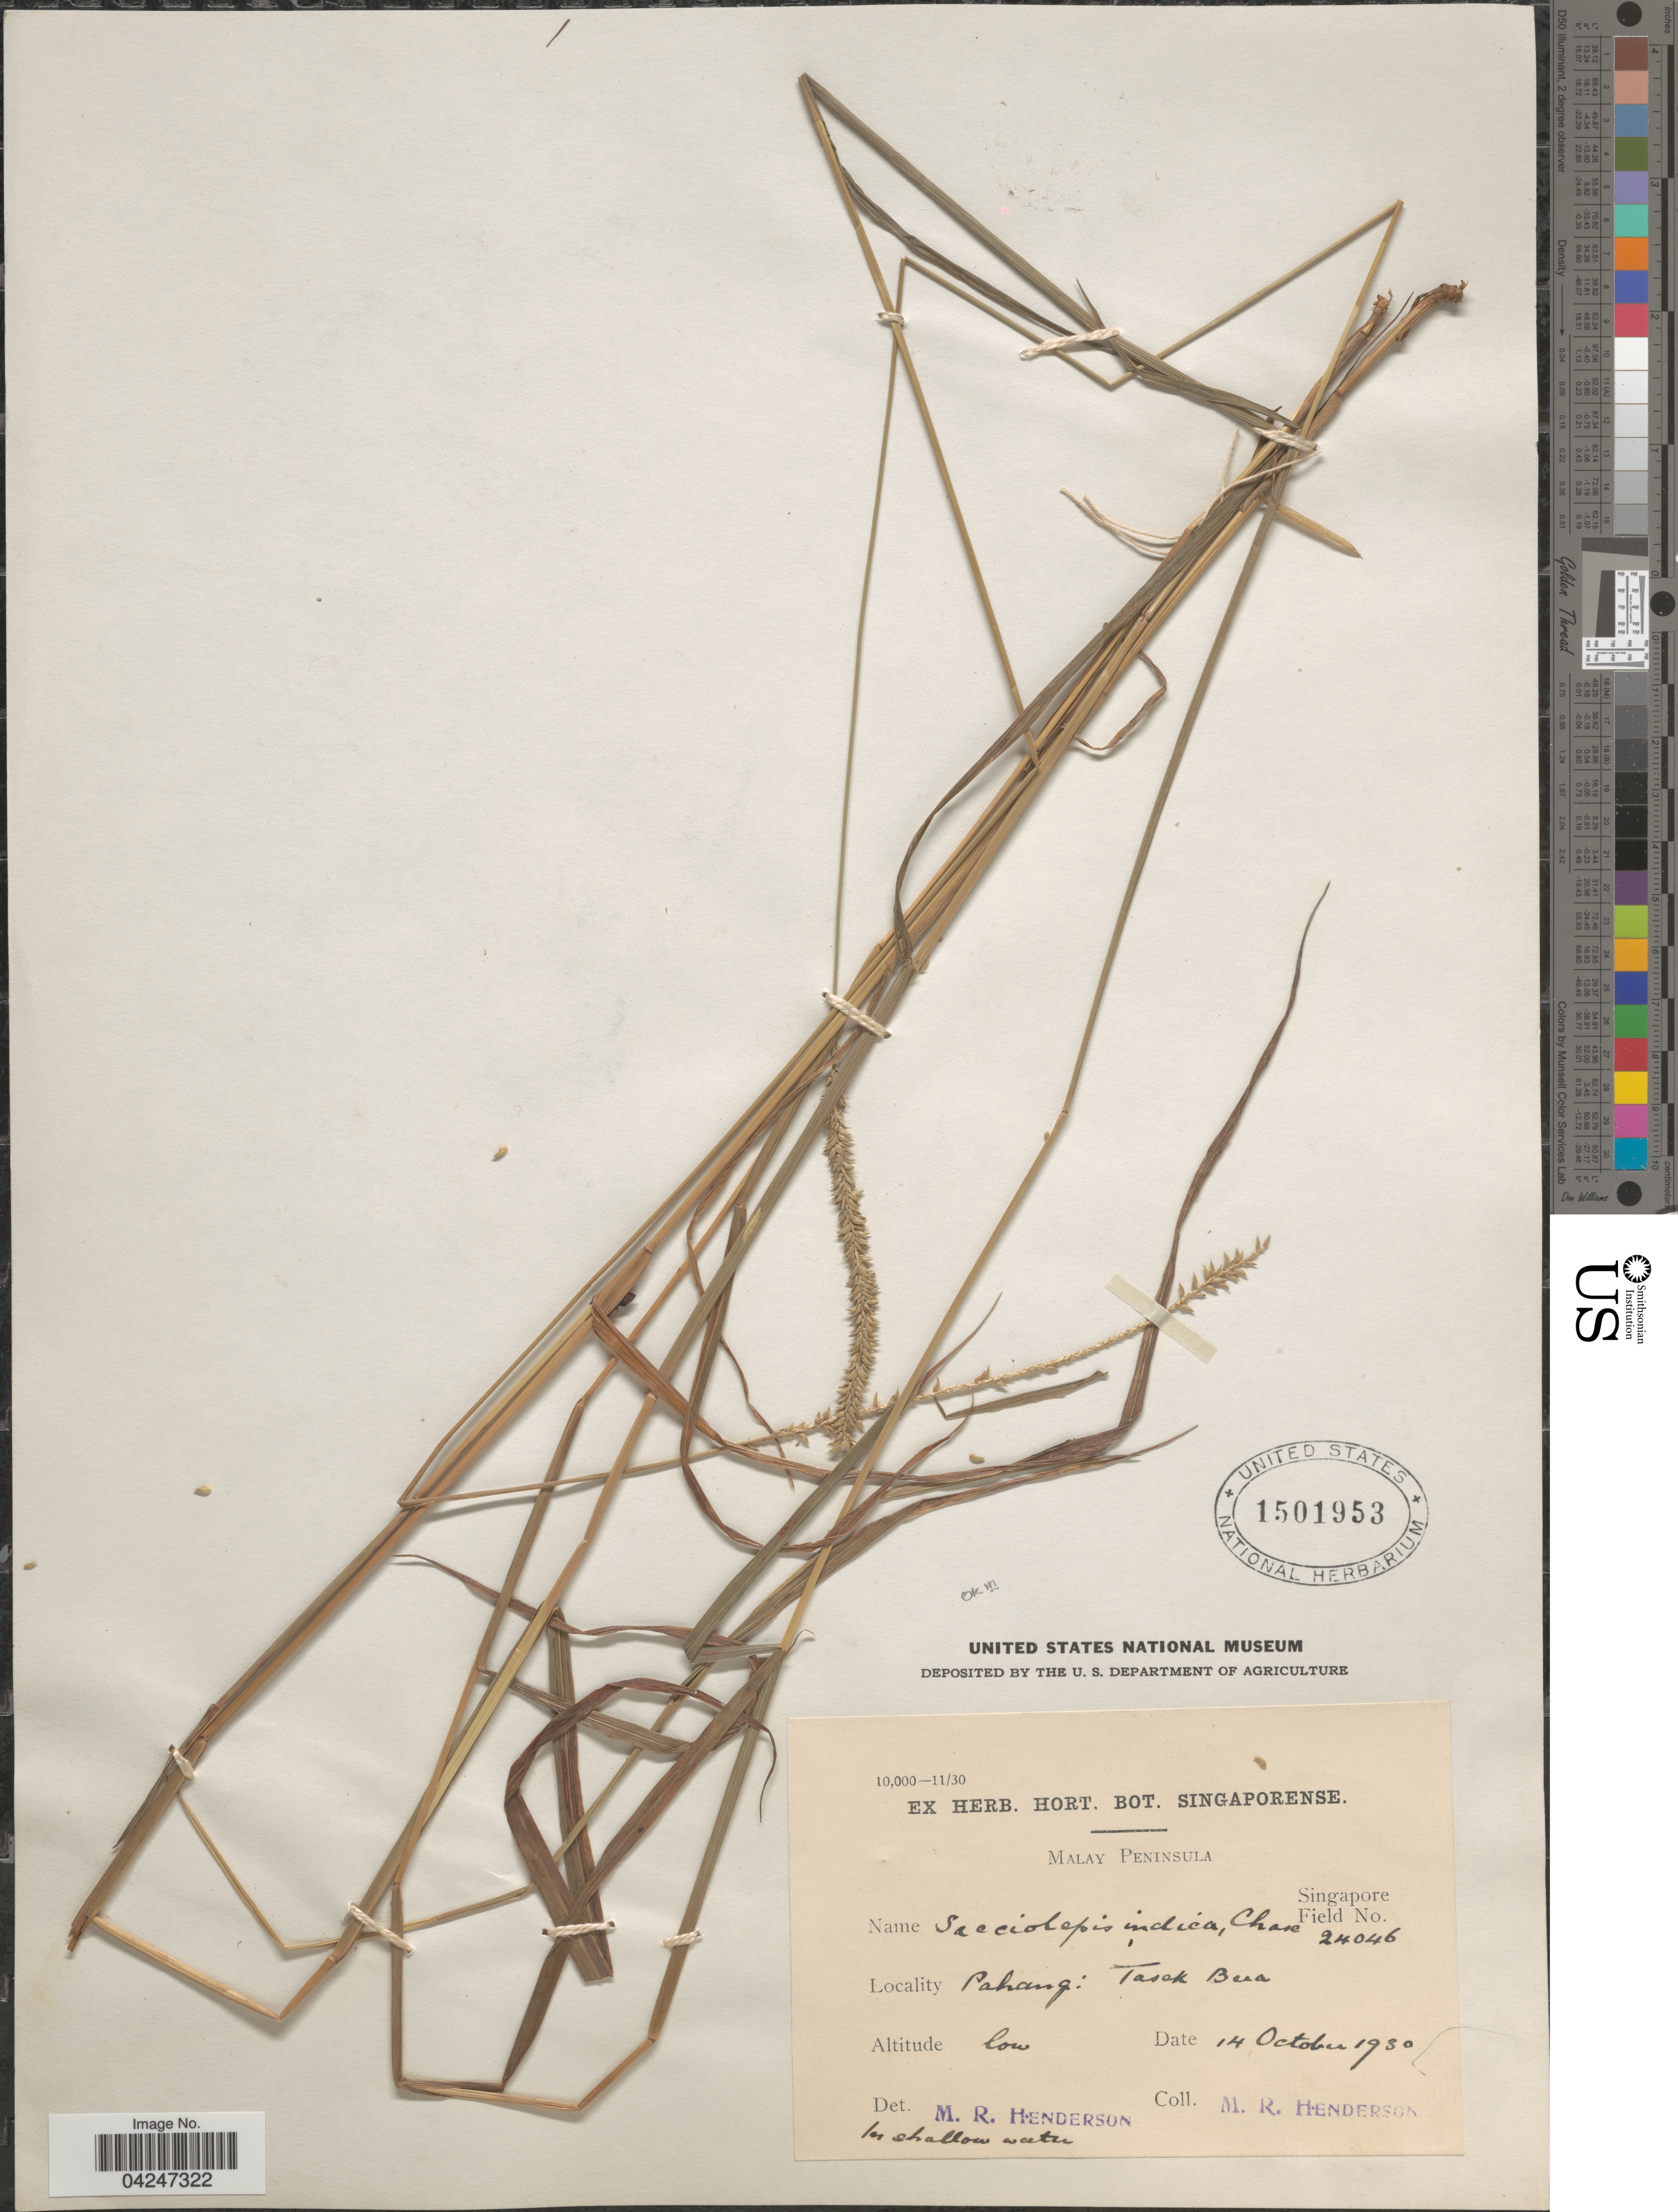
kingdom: Plantae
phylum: Tracheophyta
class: Liliopsida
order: Poales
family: Poaceae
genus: Sacciolepis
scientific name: Sacciolepis indica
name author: (L.) Chase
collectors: M. Henderson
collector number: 24046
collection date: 1930-10-14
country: Malaysia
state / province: Pahang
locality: Malay Peninsula. Pahang: Tasek Bera.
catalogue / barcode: US 1501953